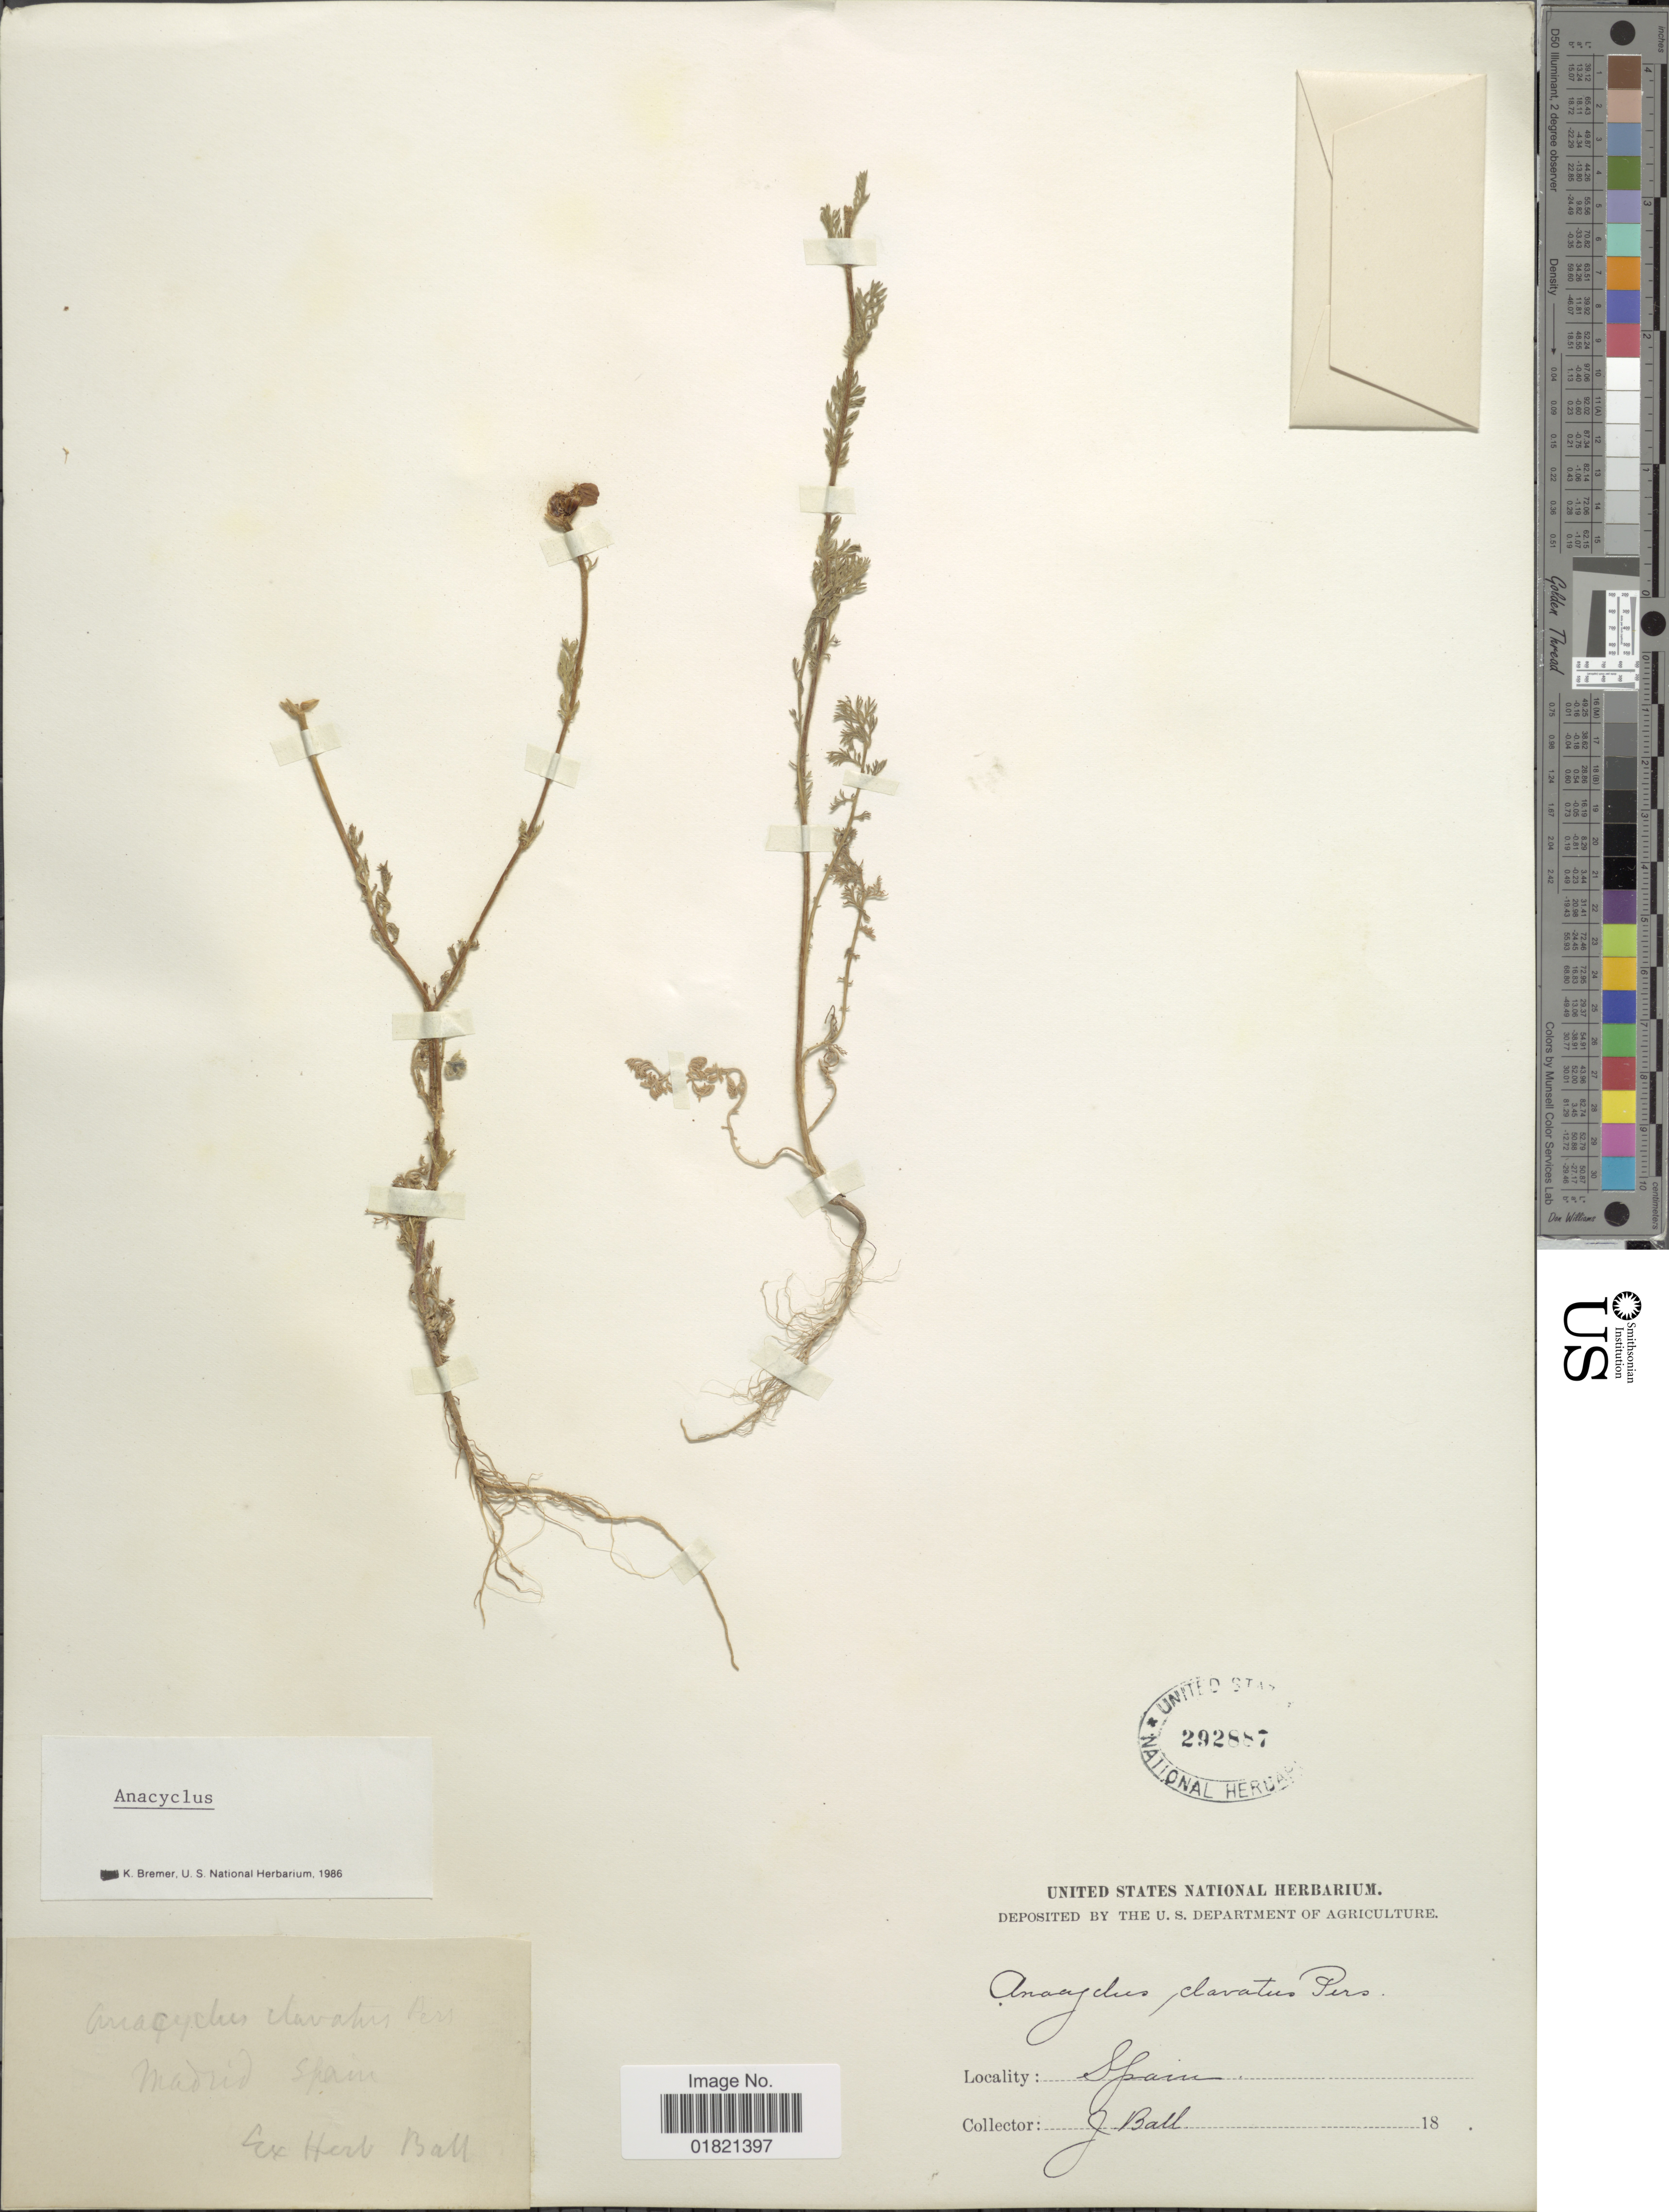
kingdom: Plantae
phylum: Tracheophyta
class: Magnoliopsida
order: Asterales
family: Asteraceae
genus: Anacyclus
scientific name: Anacyclus clavatus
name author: Pers.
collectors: J. Ball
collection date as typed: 18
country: Spain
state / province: Madrid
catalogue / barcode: US 292887